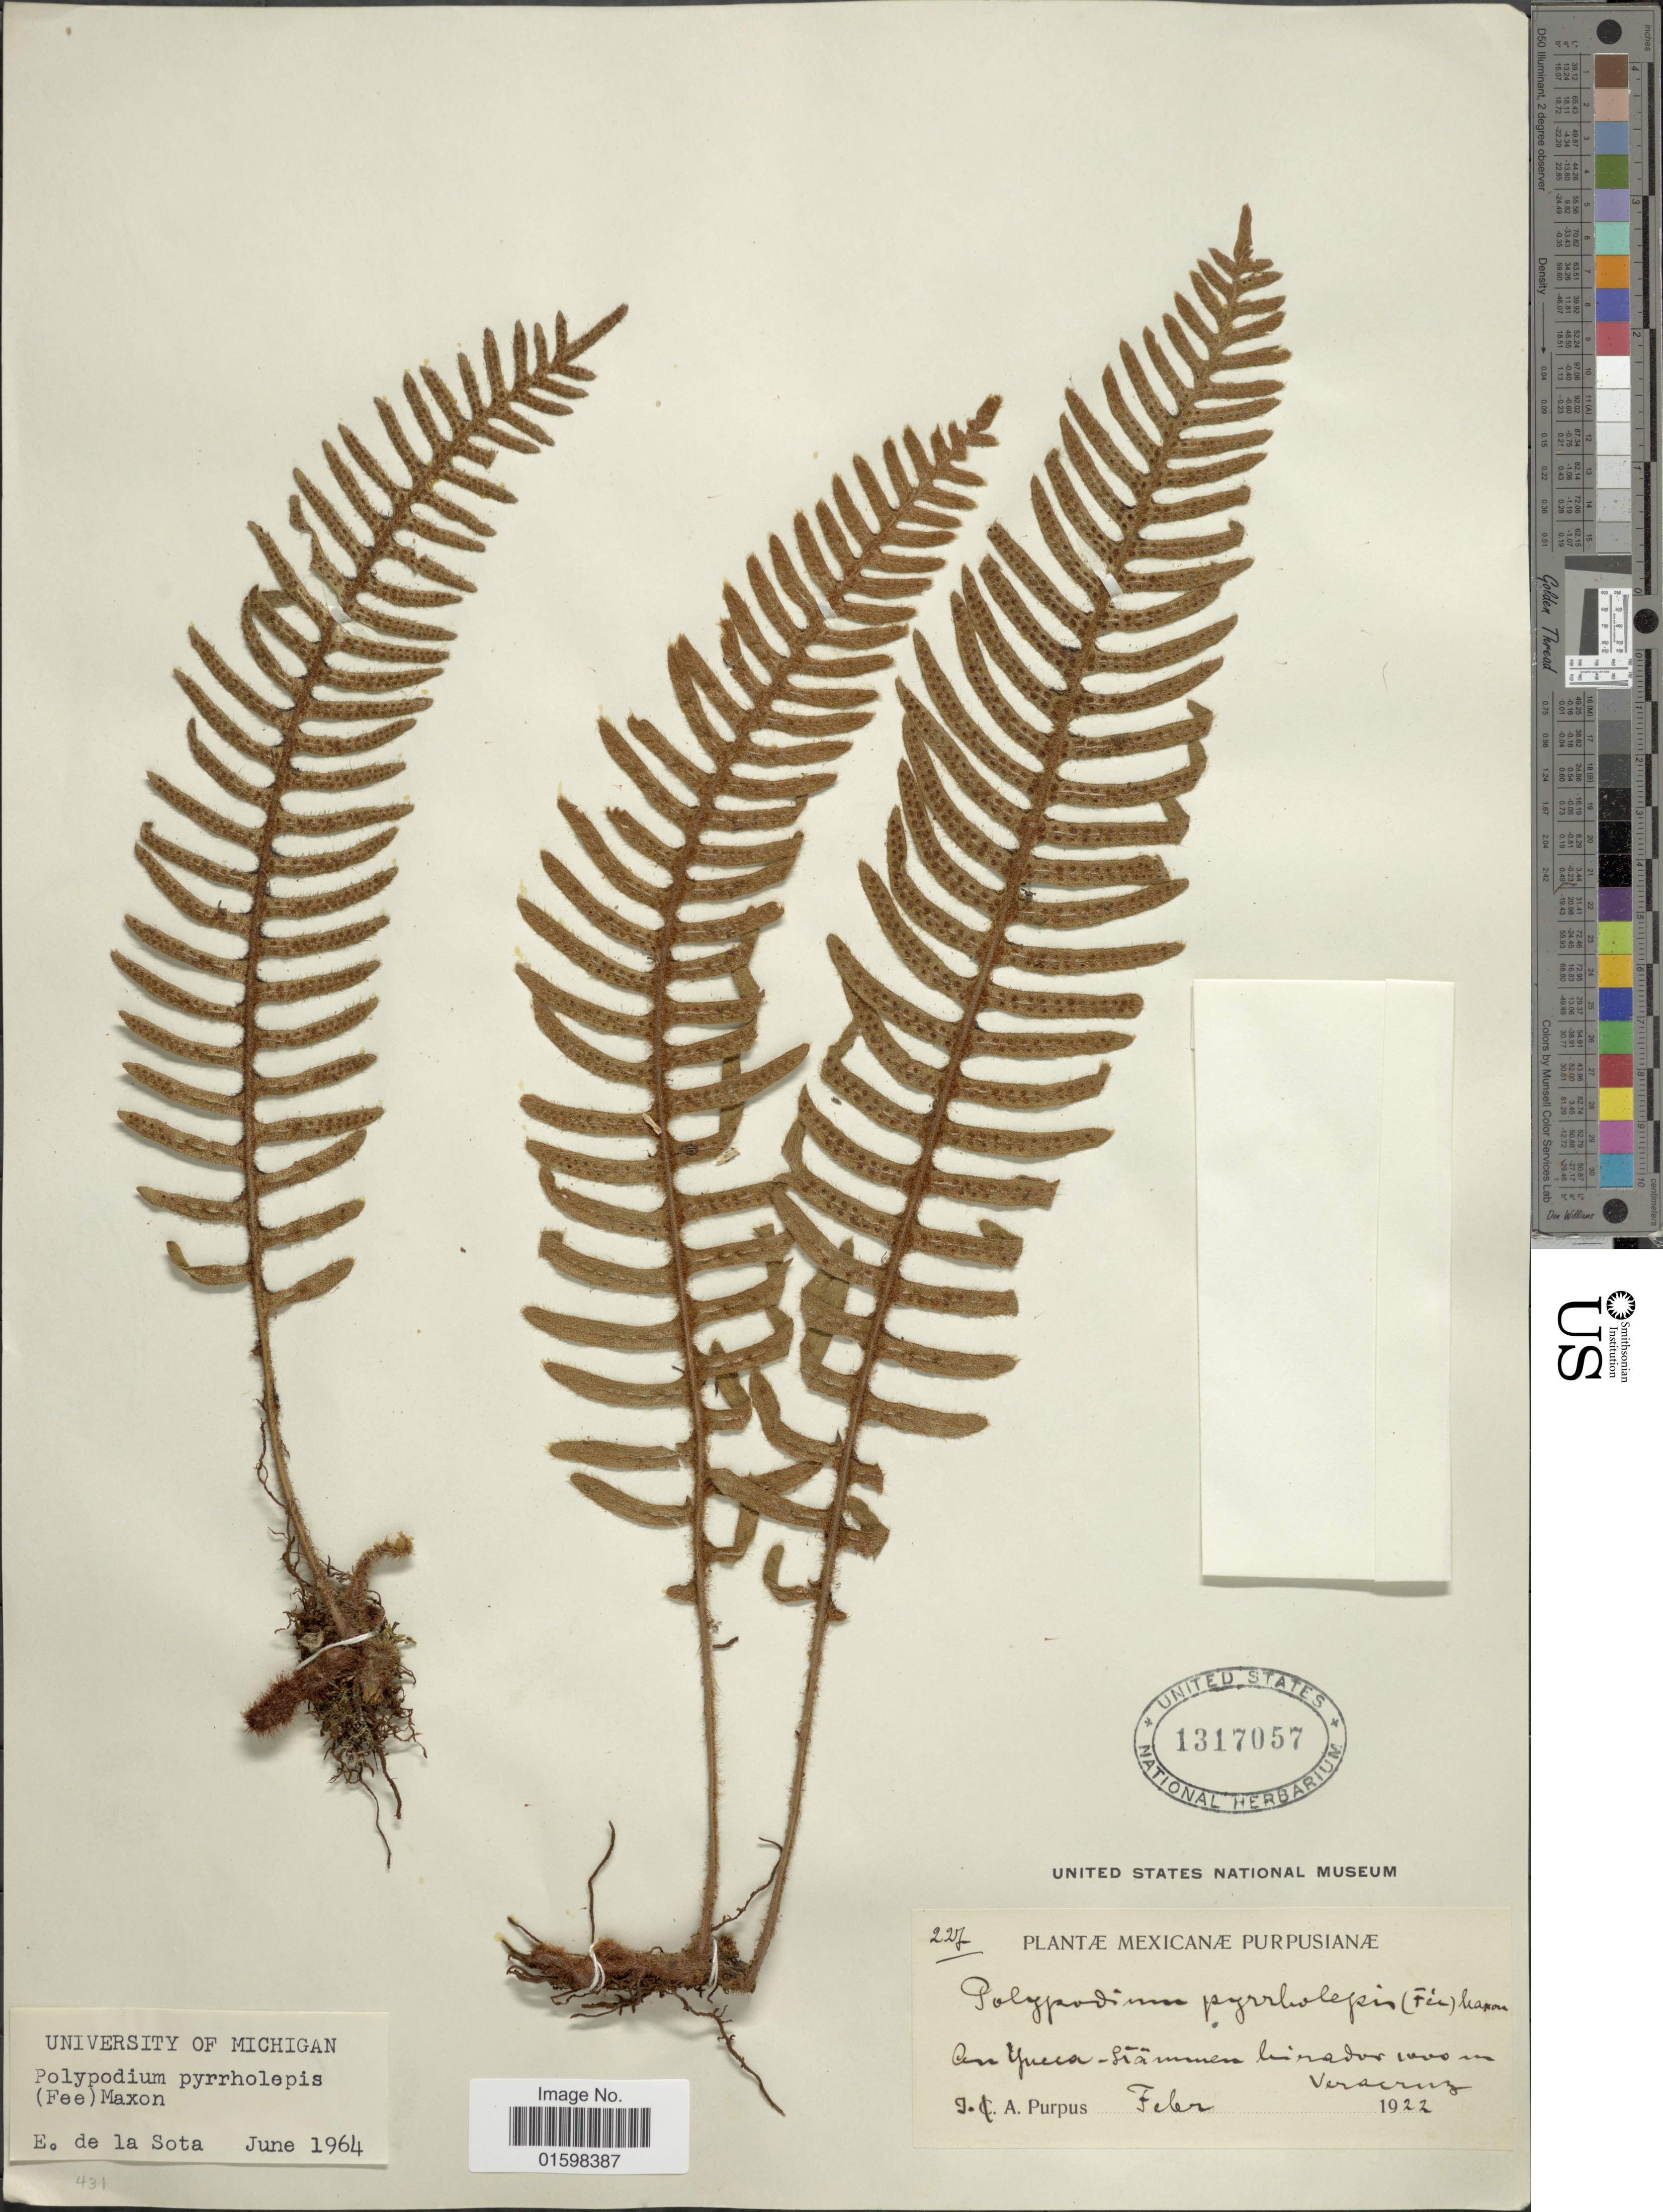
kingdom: Plantae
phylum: Tracheophyta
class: Polypodiopsida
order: Polypodiales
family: Polypodiaceae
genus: Pleopeltis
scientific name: Pleopeltis pyrrholepis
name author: (Fée) A.R. Sm. & Tejero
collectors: J. A. Purpus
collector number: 227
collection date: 1922-02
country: Mexico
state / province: Veracruz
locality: On Yucca-Stammen Mirador, Veracruz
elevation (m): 1000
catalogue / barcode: US 1317057